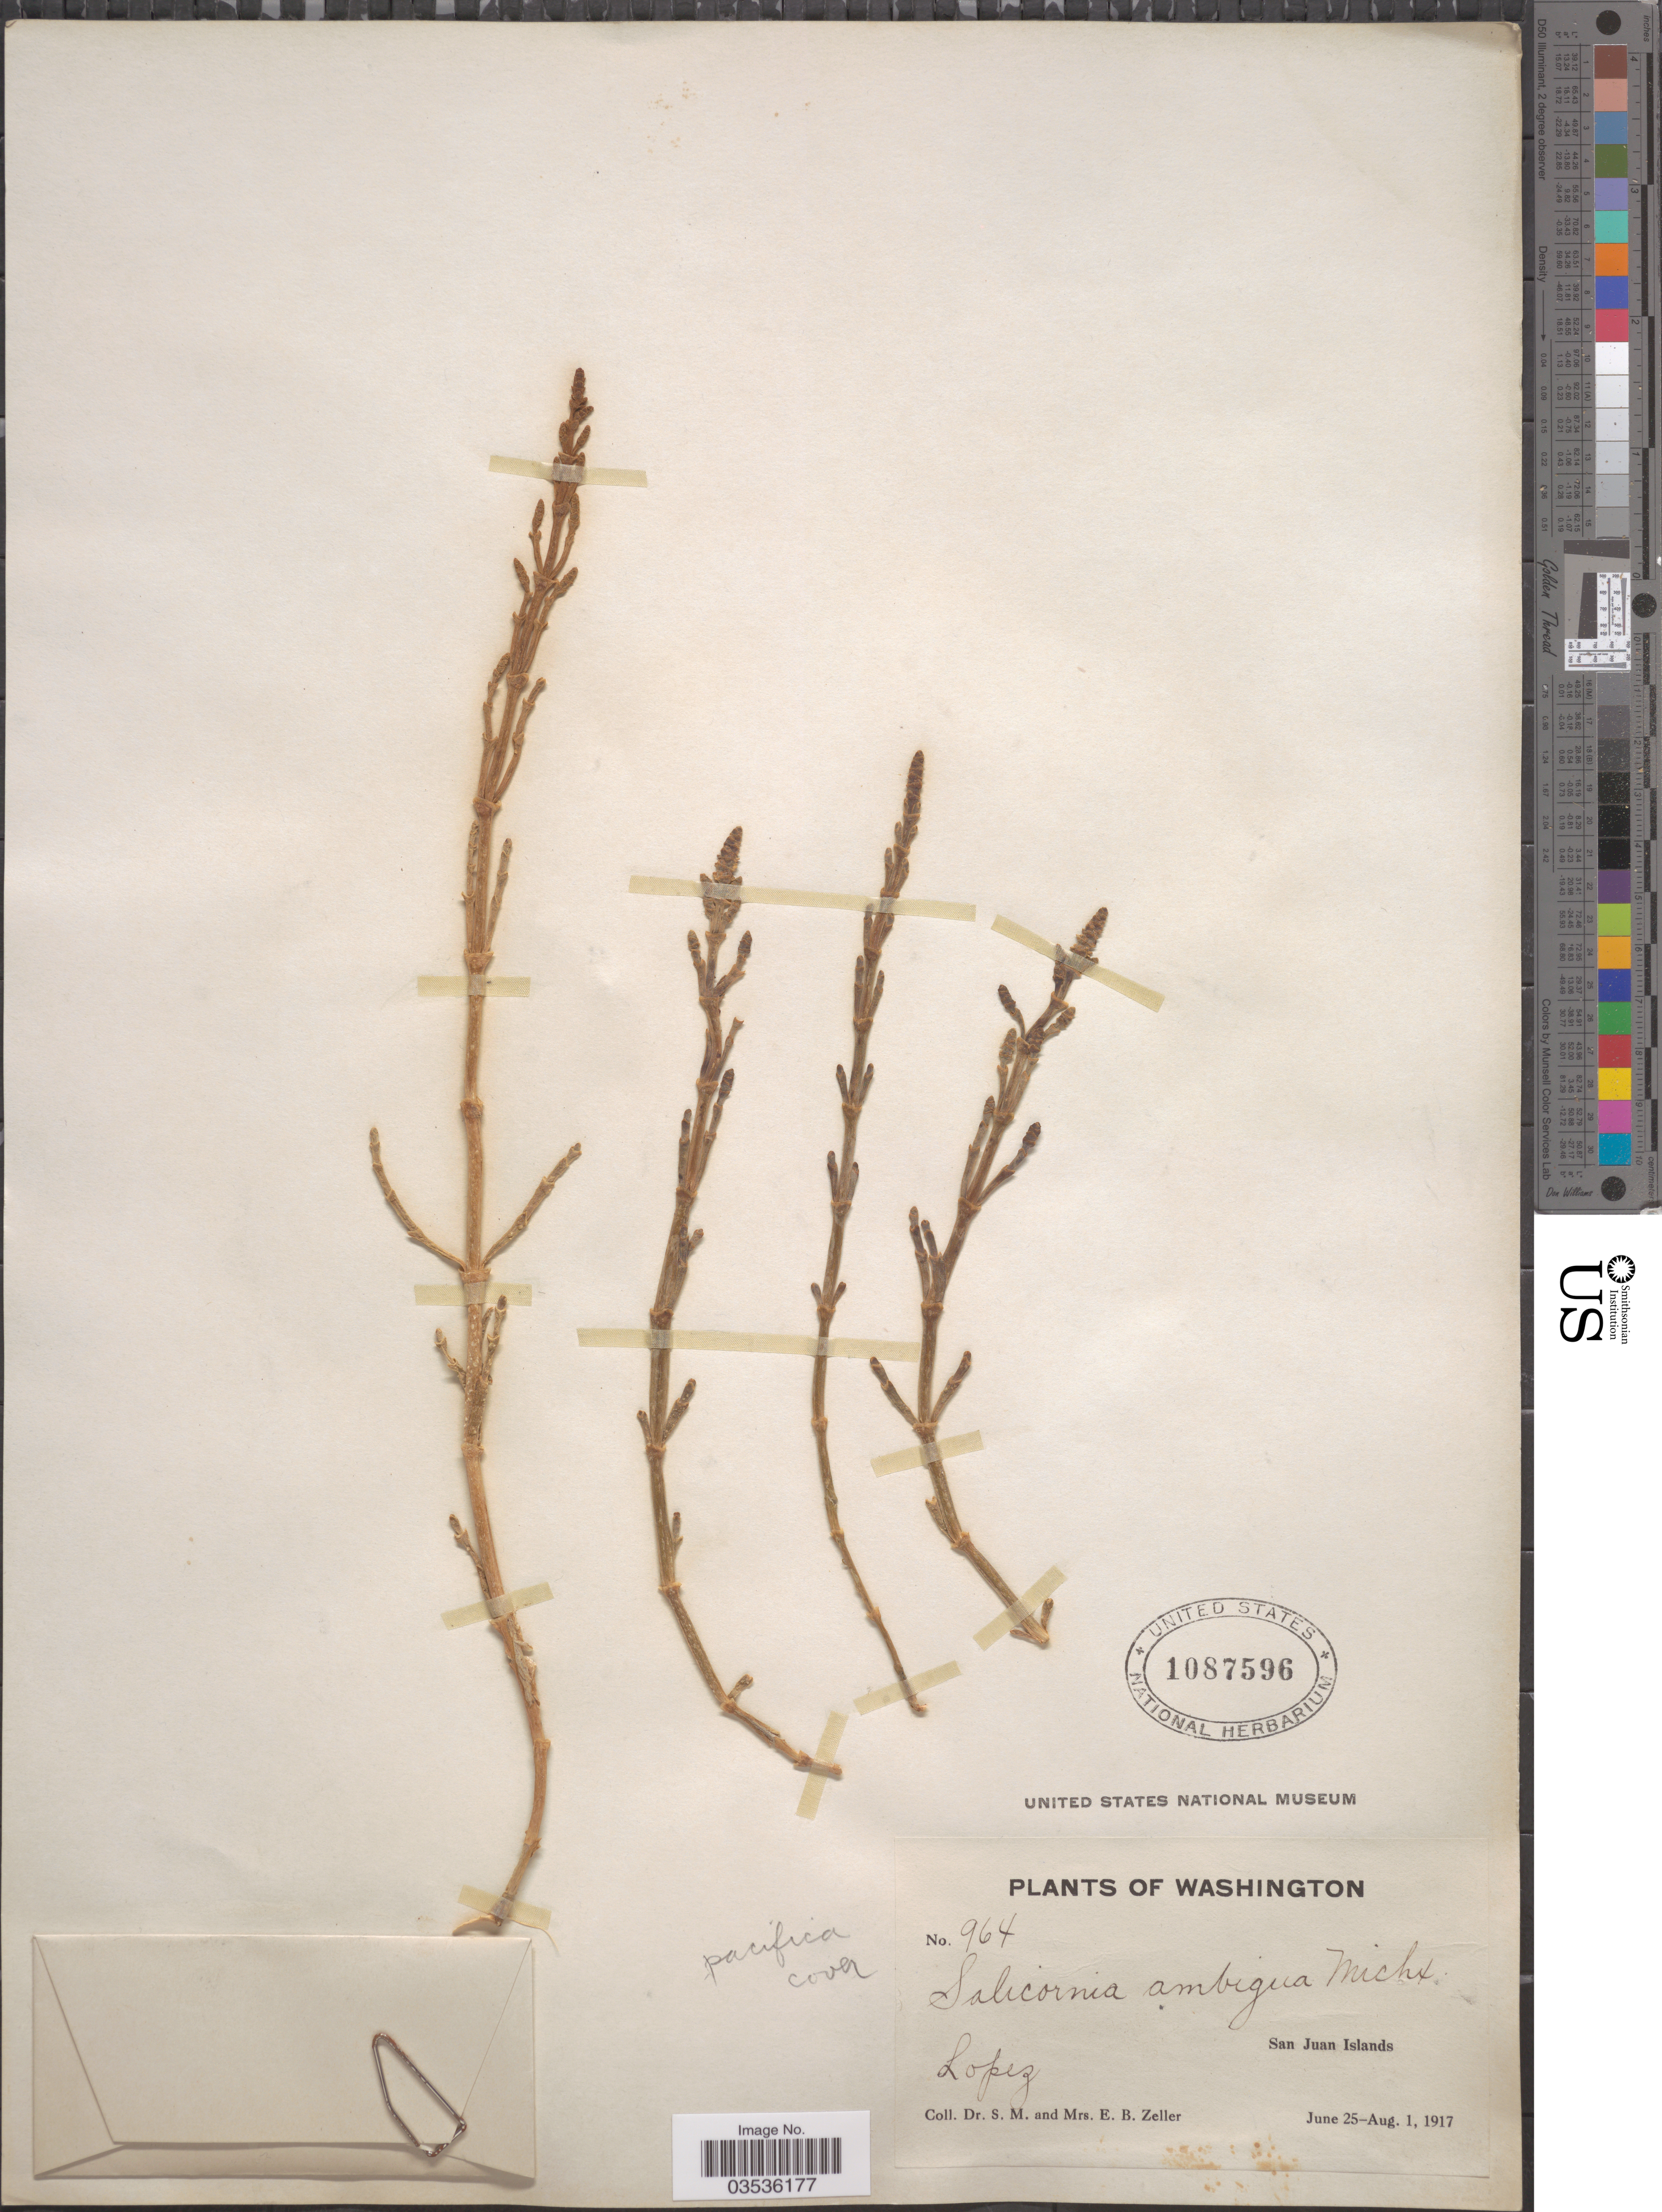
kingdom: Plantae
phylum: Tracheophyta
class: Magnoliopsida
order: Caryophyllales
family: Amaranthaceae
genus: Salicornia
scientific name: Salicornia pacifica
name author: Standl.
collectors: S. Zeller & E. Zeller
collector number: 964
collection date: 1917-06-25/1917-08-01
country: United States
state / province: Washington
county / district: San Juan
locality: Lopez. San Juan Islands.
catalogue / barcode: US 1087596